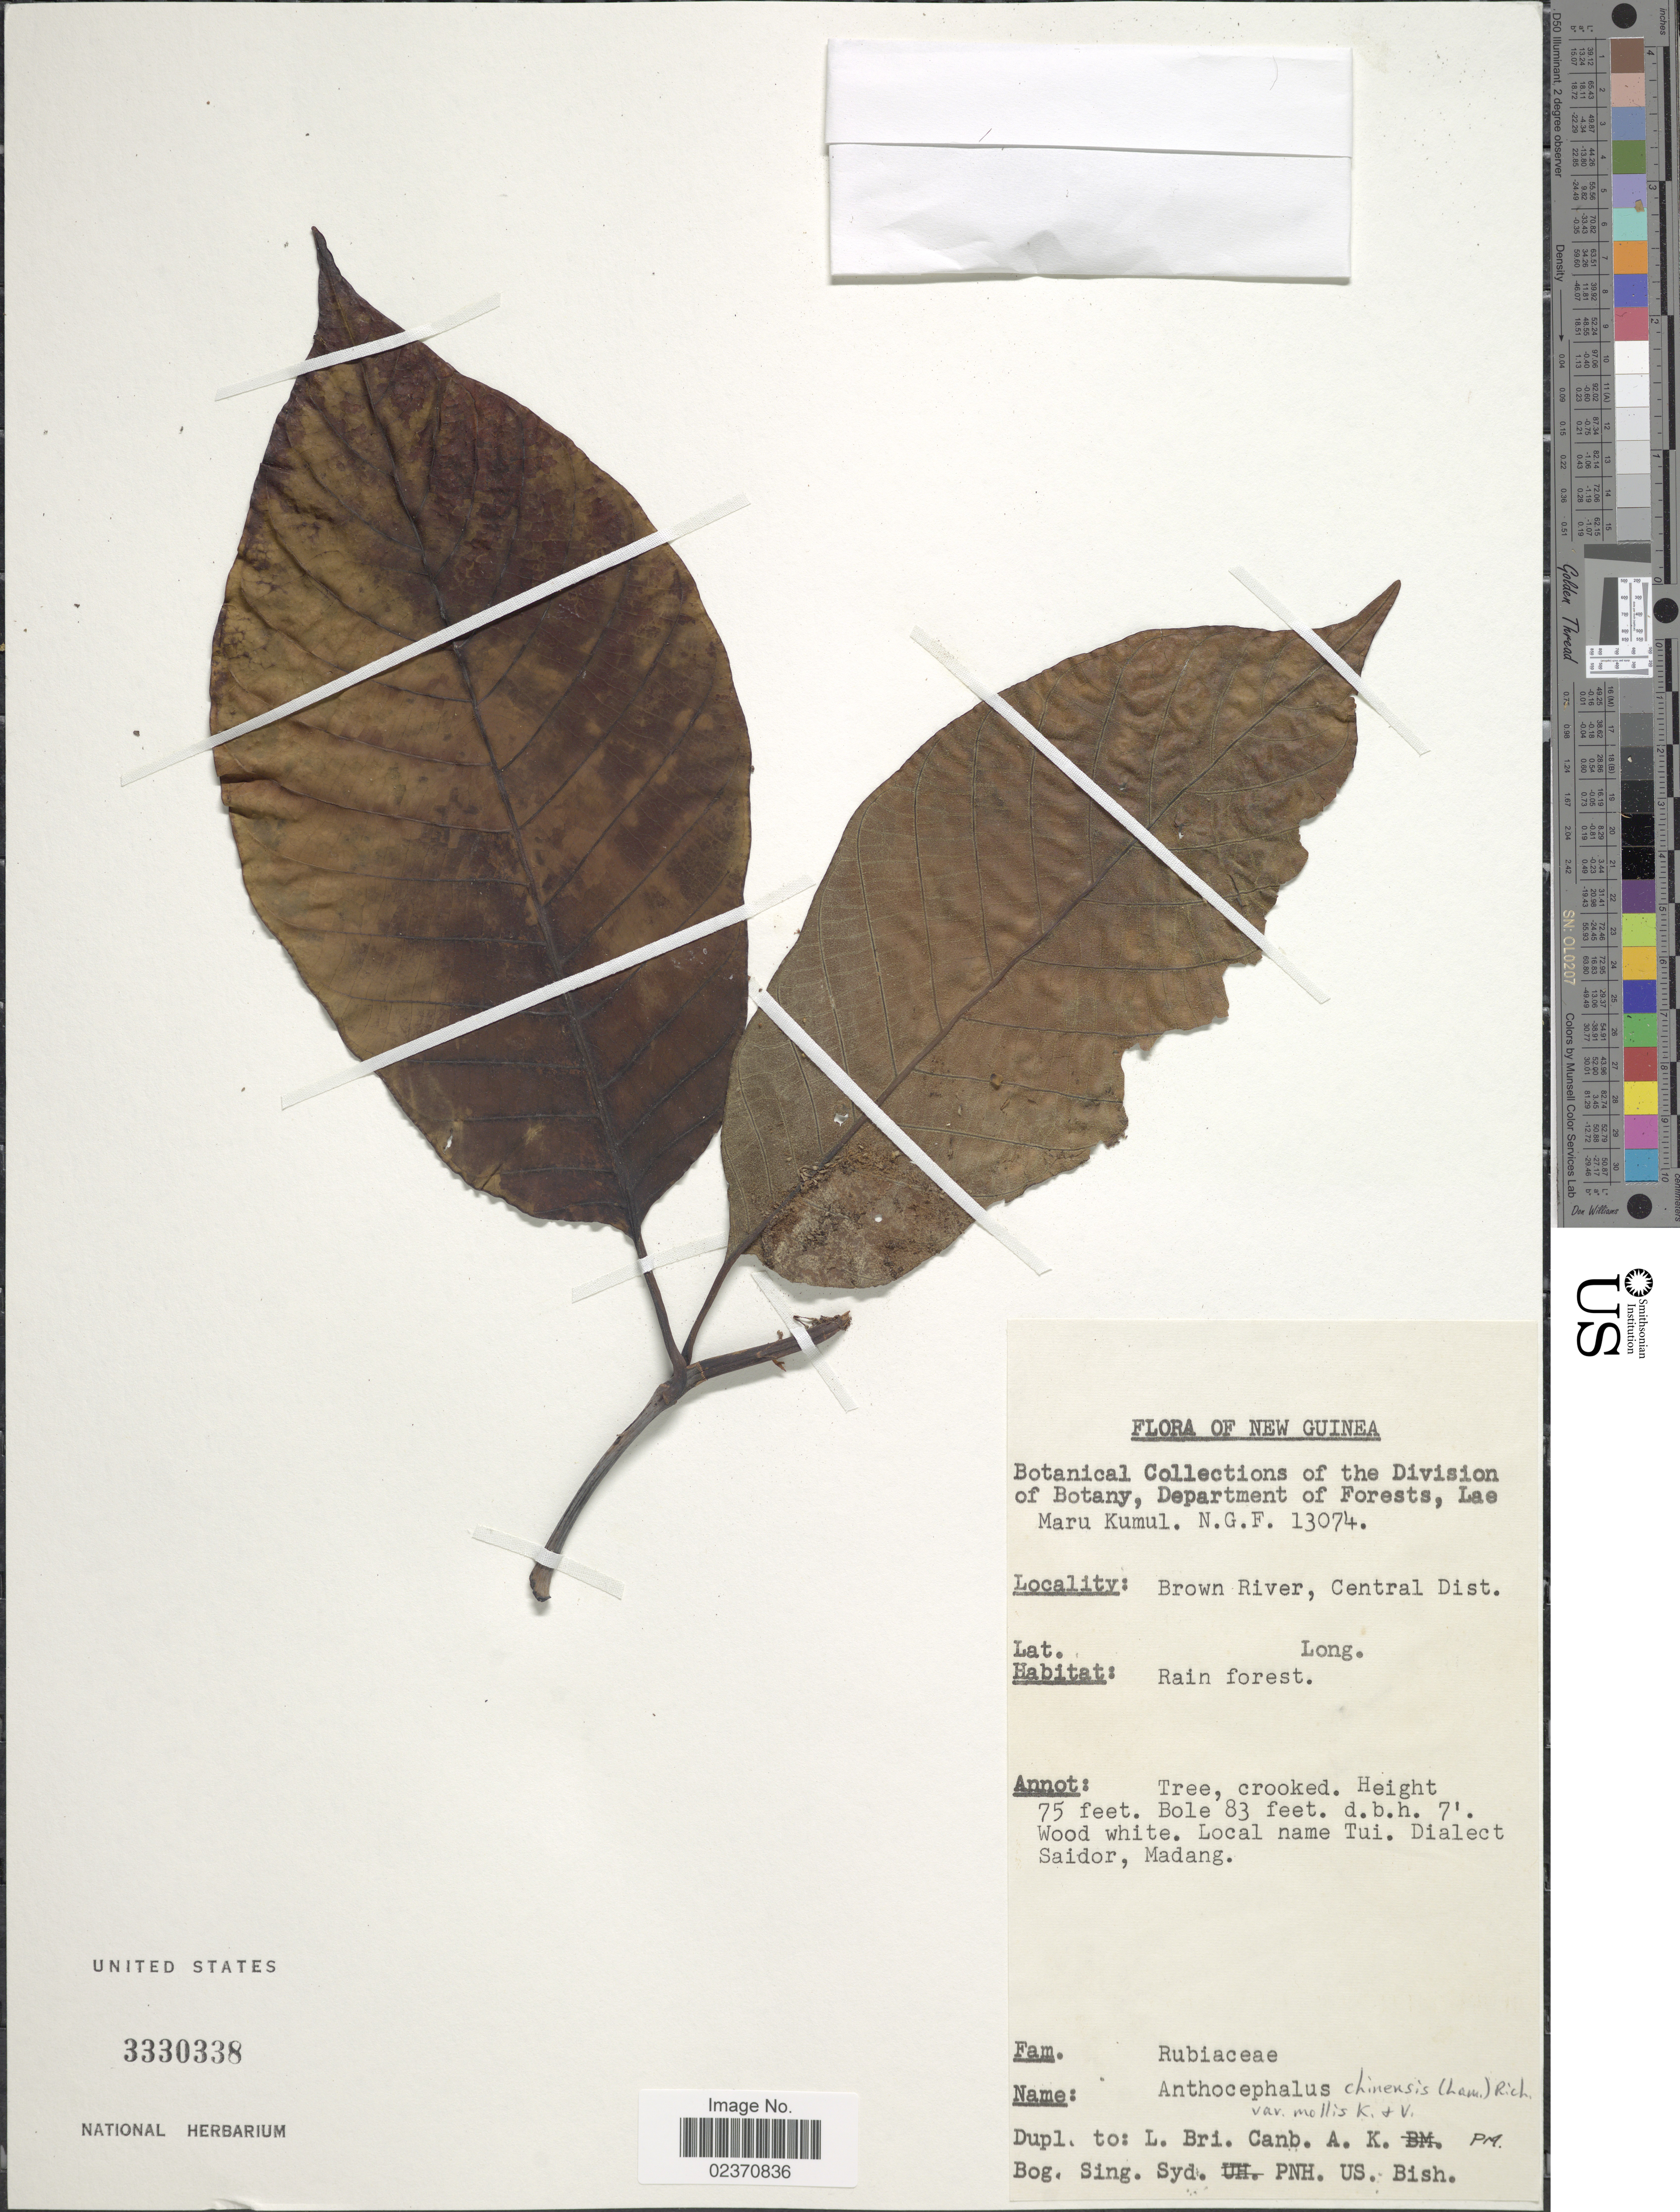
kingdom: Plantae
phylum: Tracheophyta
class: Magnoliopsida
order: Gentianales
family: Rubiaceae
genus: Breonia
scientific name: Breonia chinensis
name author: (Lam.) Capuron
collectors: M. Kumul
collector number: N. G. F. 13074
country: Papua New Guinea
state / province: Central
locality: New Guinea, Brown River, Central Dist., rain forest.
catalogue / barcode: US 3330338